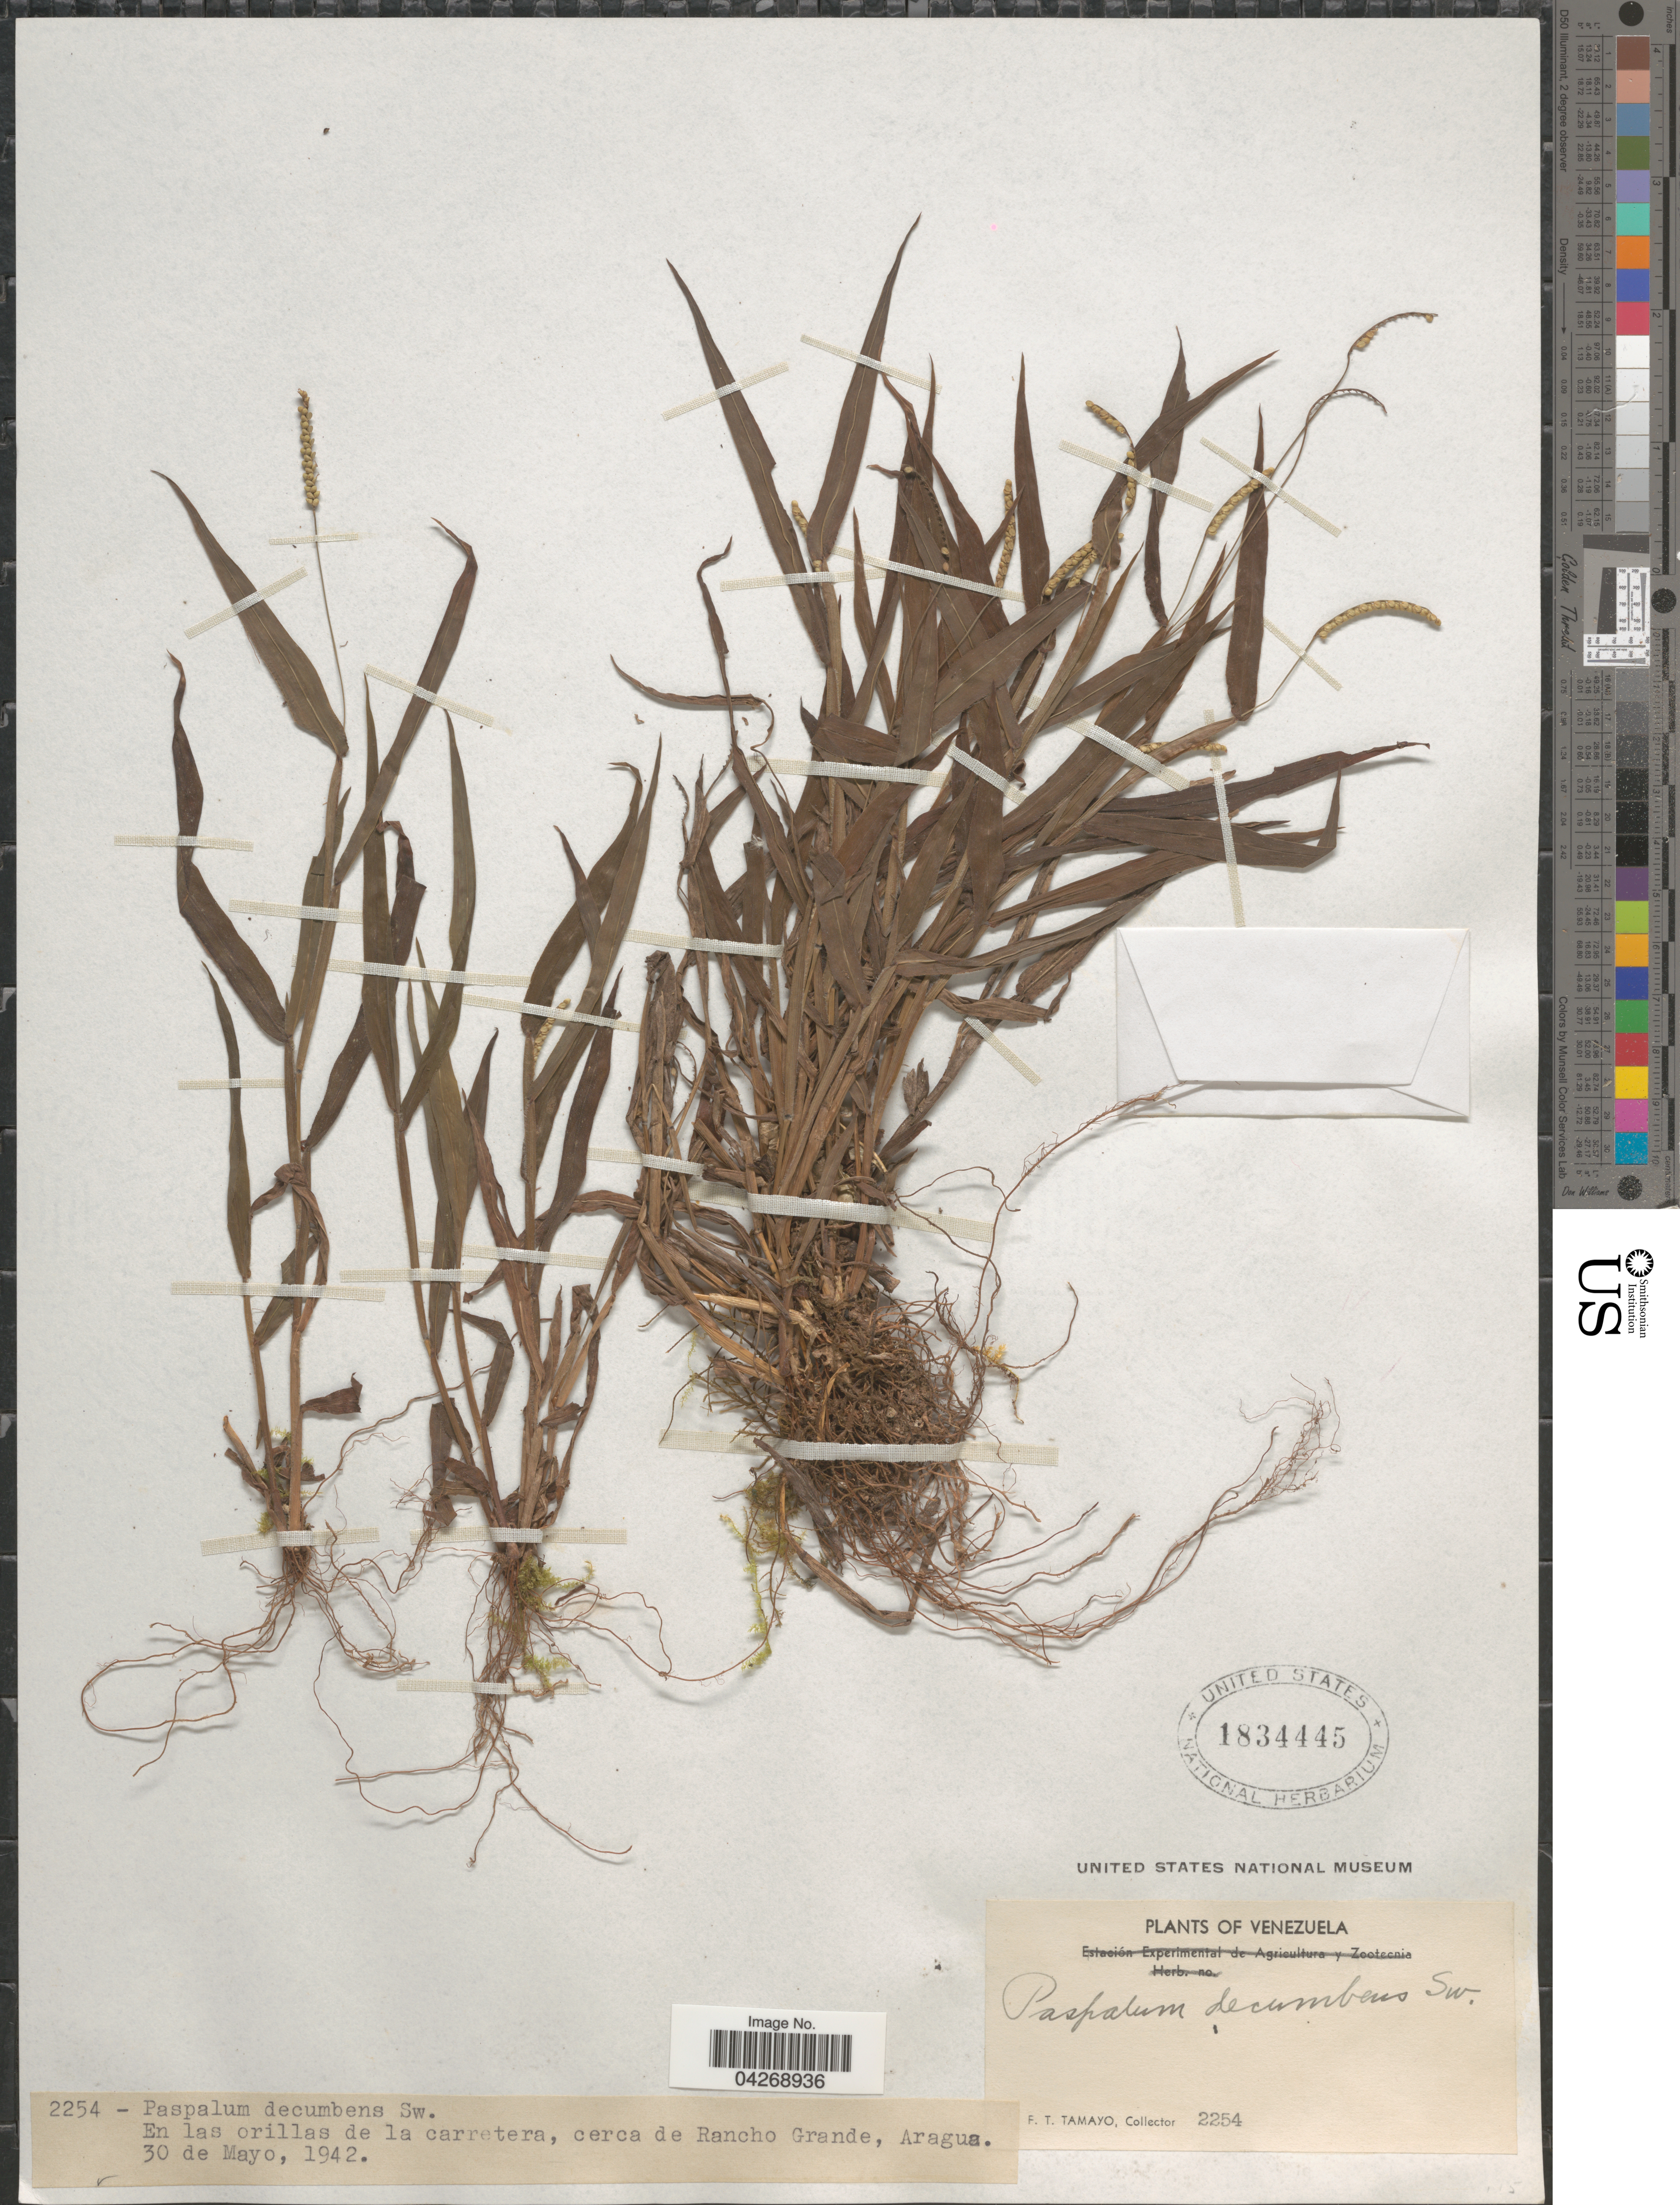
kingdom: Plantae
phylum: Tracheophyta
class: Liliopsida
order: Poales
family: Poaceae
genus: Paspalum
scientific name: Paspalum decumbens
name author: Sw.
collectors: F. Tamayo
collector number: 2254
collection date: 1942-05-30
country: Venezuela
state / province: Aragua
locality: En las orillas de la carretera, cerca de Rancho Grande.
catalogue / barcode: US 1834445